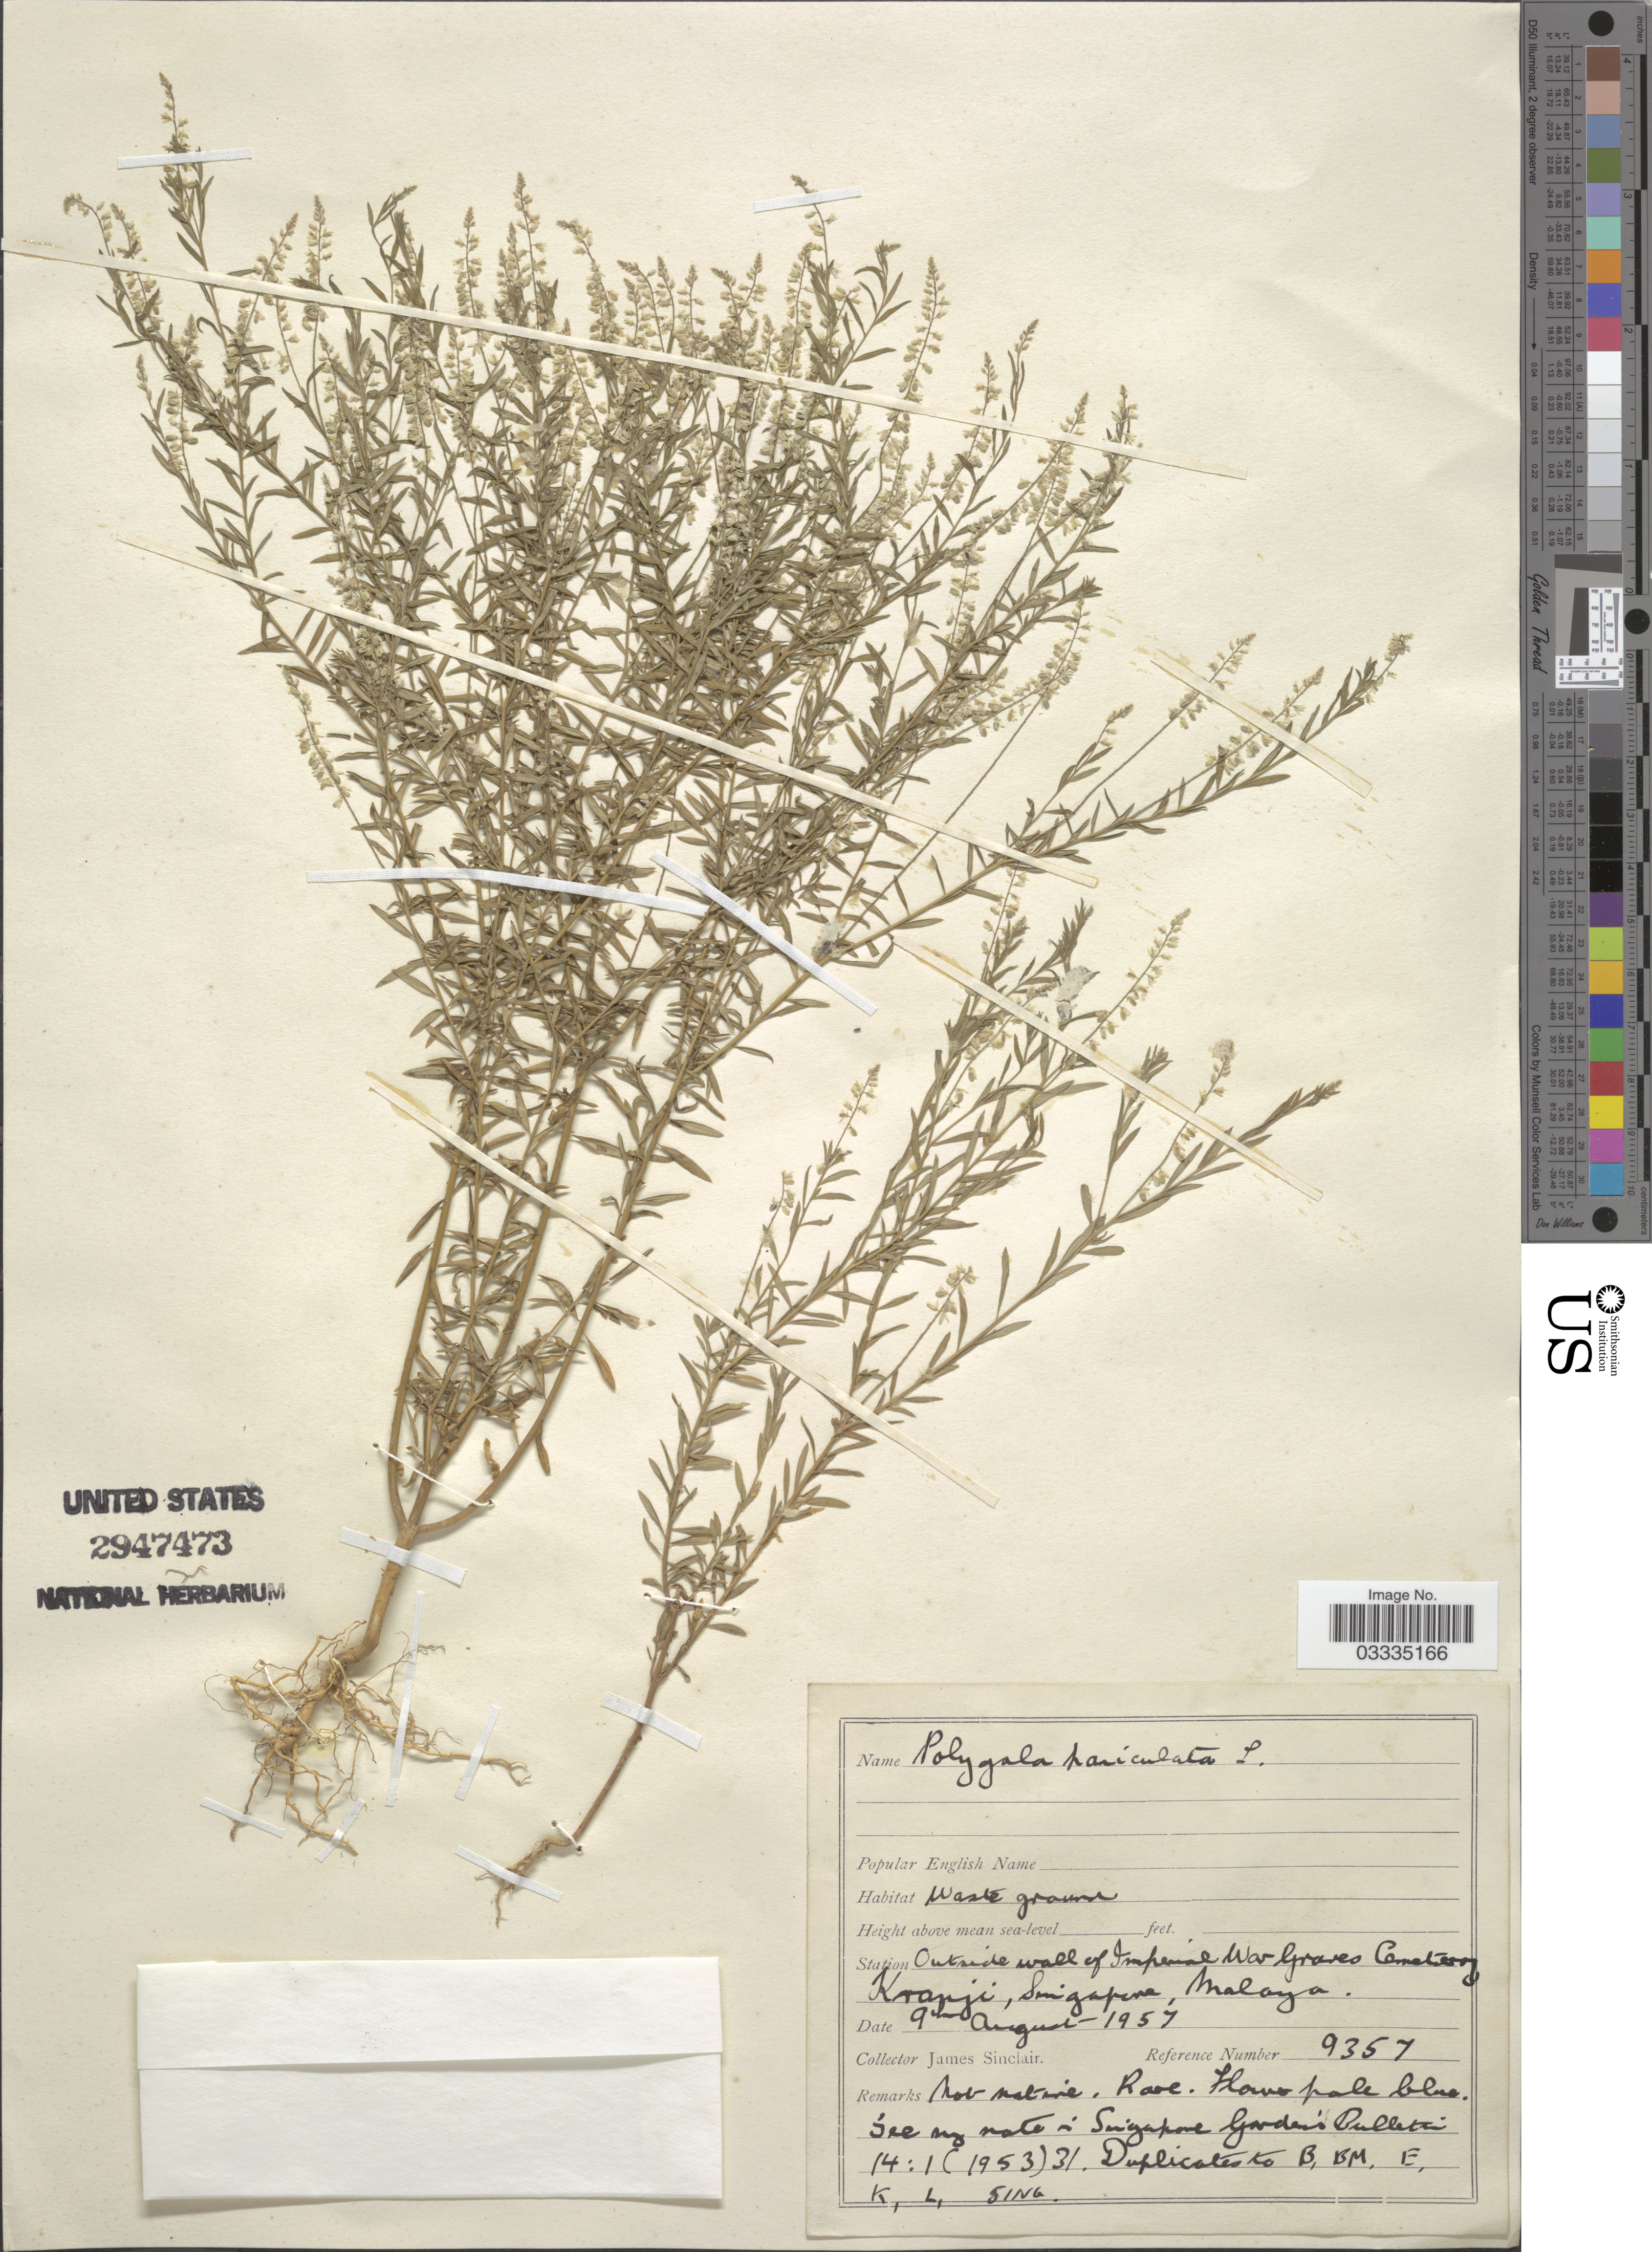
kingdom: Plantae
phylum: Tracheophyta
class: Magnoliopsida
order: Fabales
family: Polygalaceae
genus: Polygala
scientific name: Polygala paniculata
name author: L.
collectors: J. Sinclair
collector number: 9357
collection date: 1957-08-09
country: Malaysia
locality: Station Outside wall of Imperial War Graves Cemetary Kranji, Singapore, Malaya.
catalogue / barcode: US 2947473